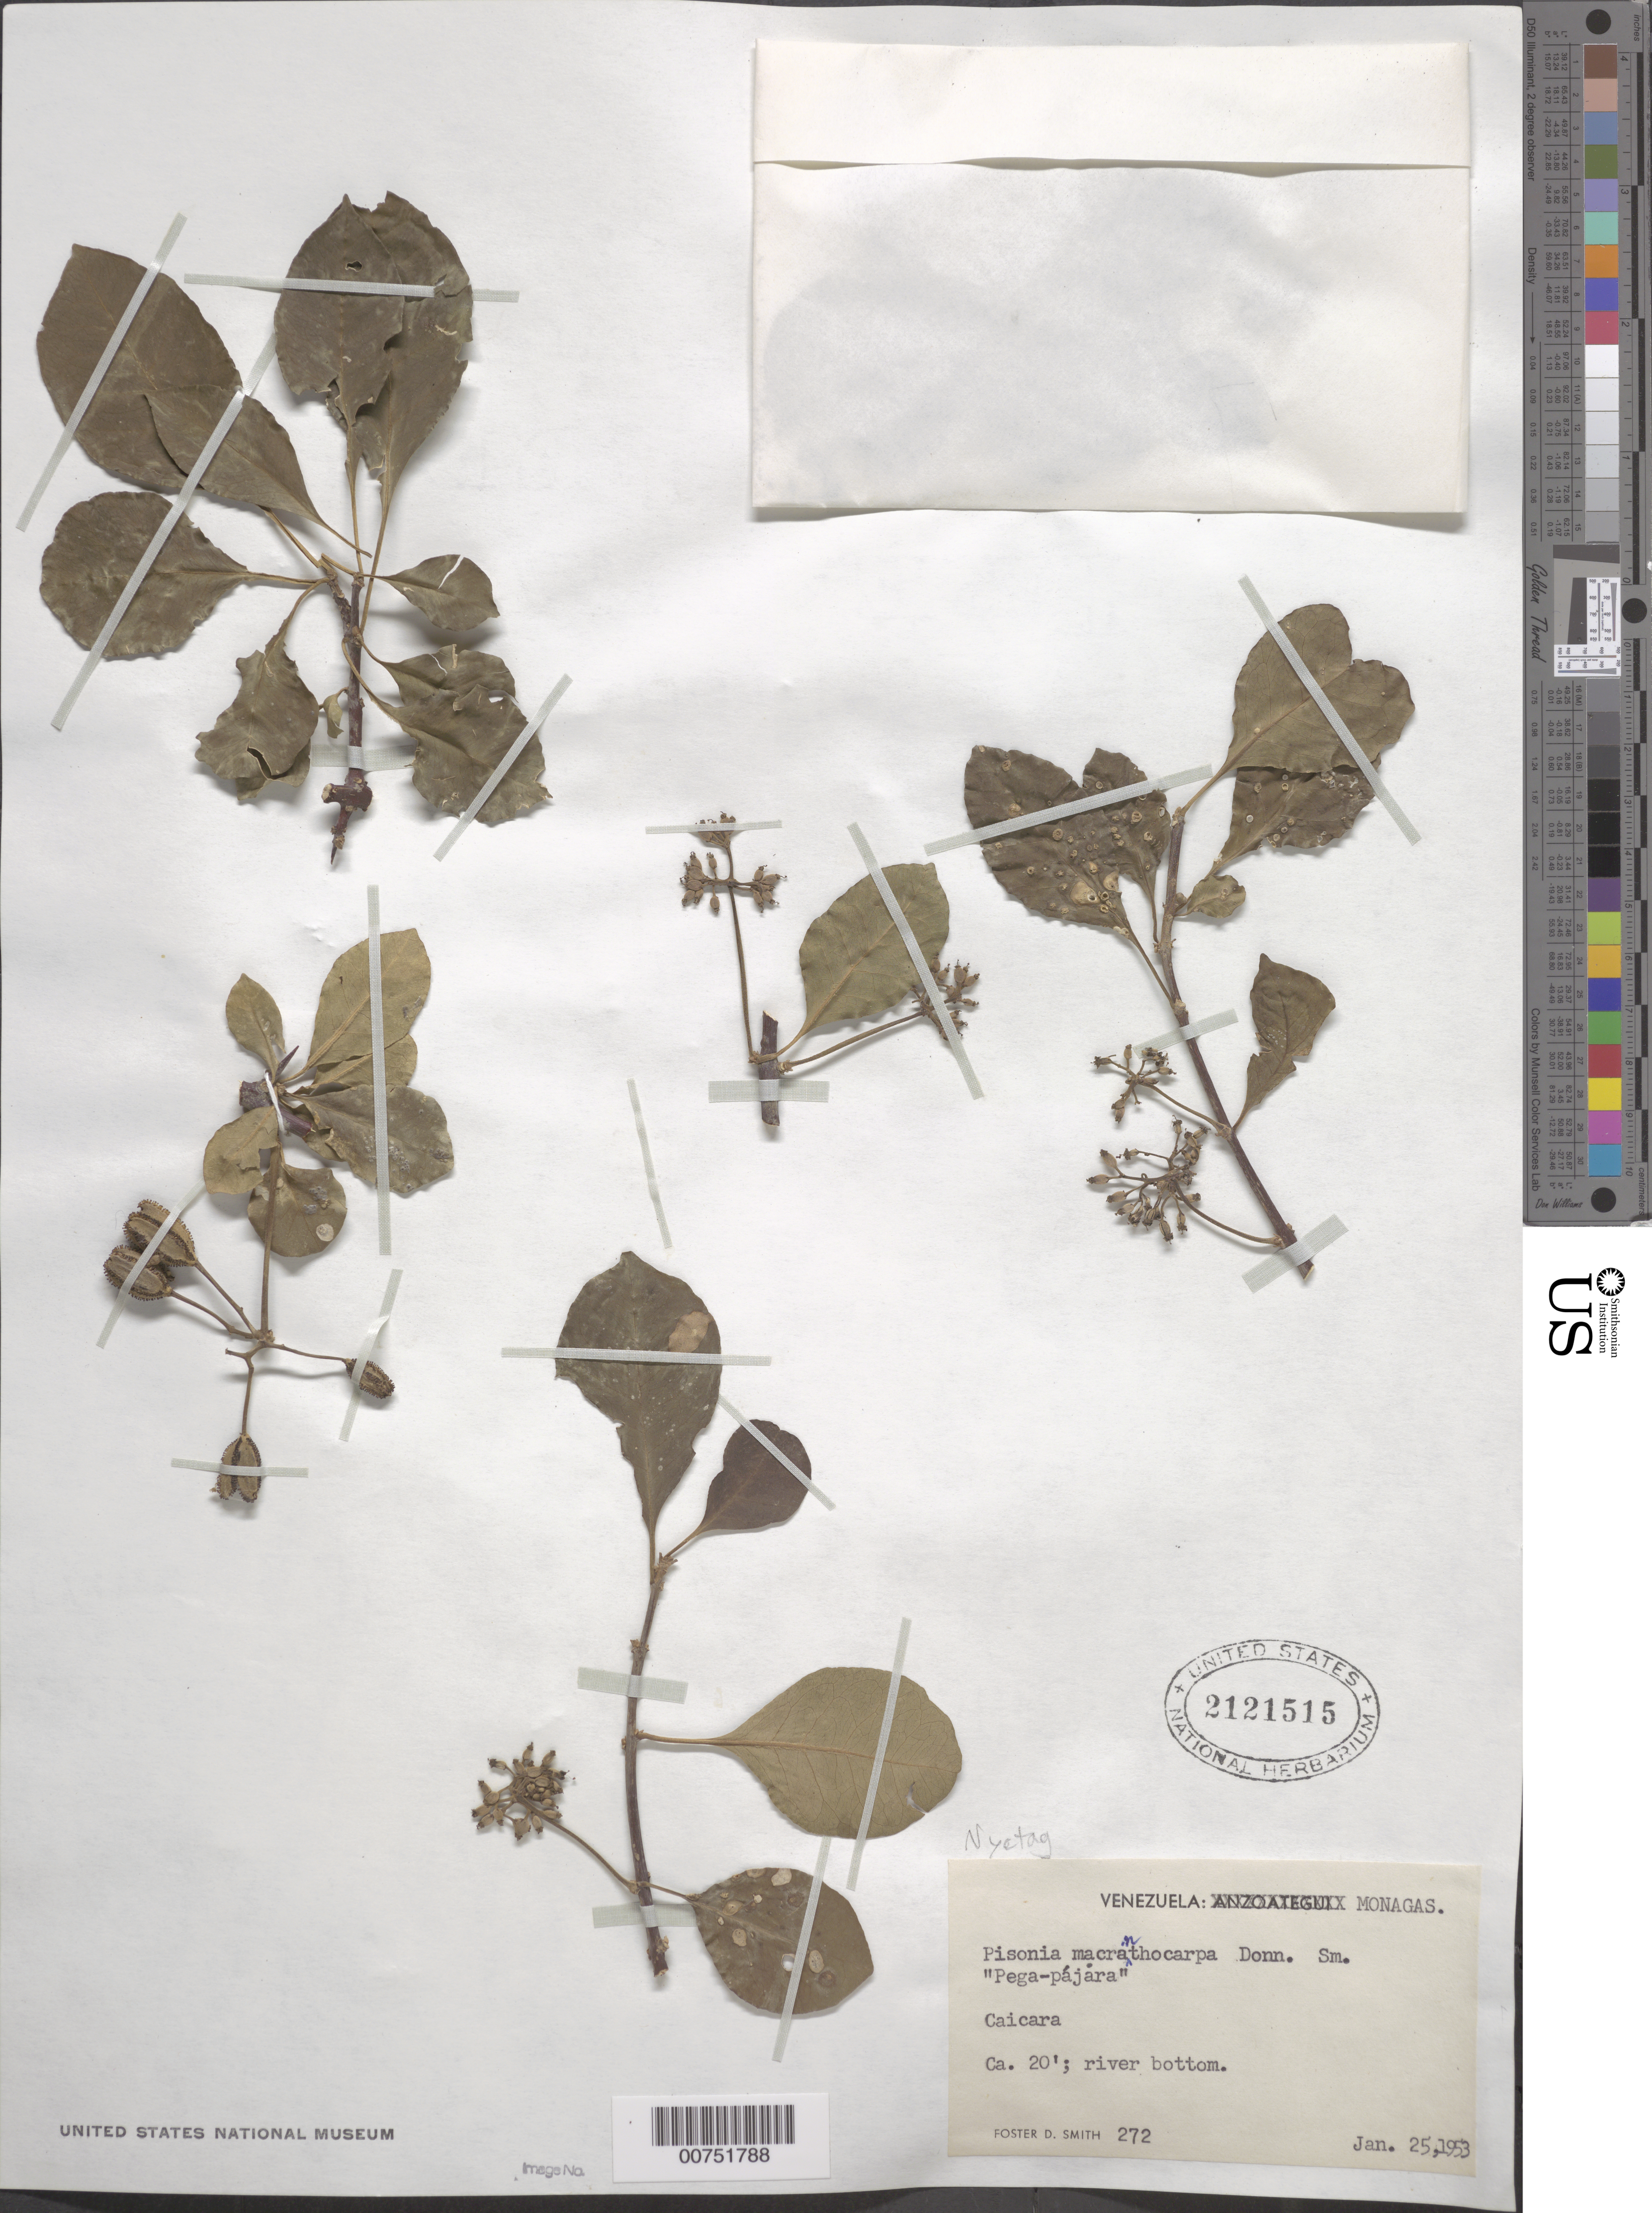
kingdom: Plantae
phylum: Tracheophyta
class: Magnoliopsida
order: Caryophyllales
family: Nyctaginaceae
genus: Pisonia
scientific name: Pisonia macranthocarpa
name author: (Donn. Sm.) Donn. Sm.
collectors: F. Smith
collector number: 272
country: Venezuela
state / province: Monagas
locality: Caicara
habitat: River bottom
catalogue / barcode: US 2121515